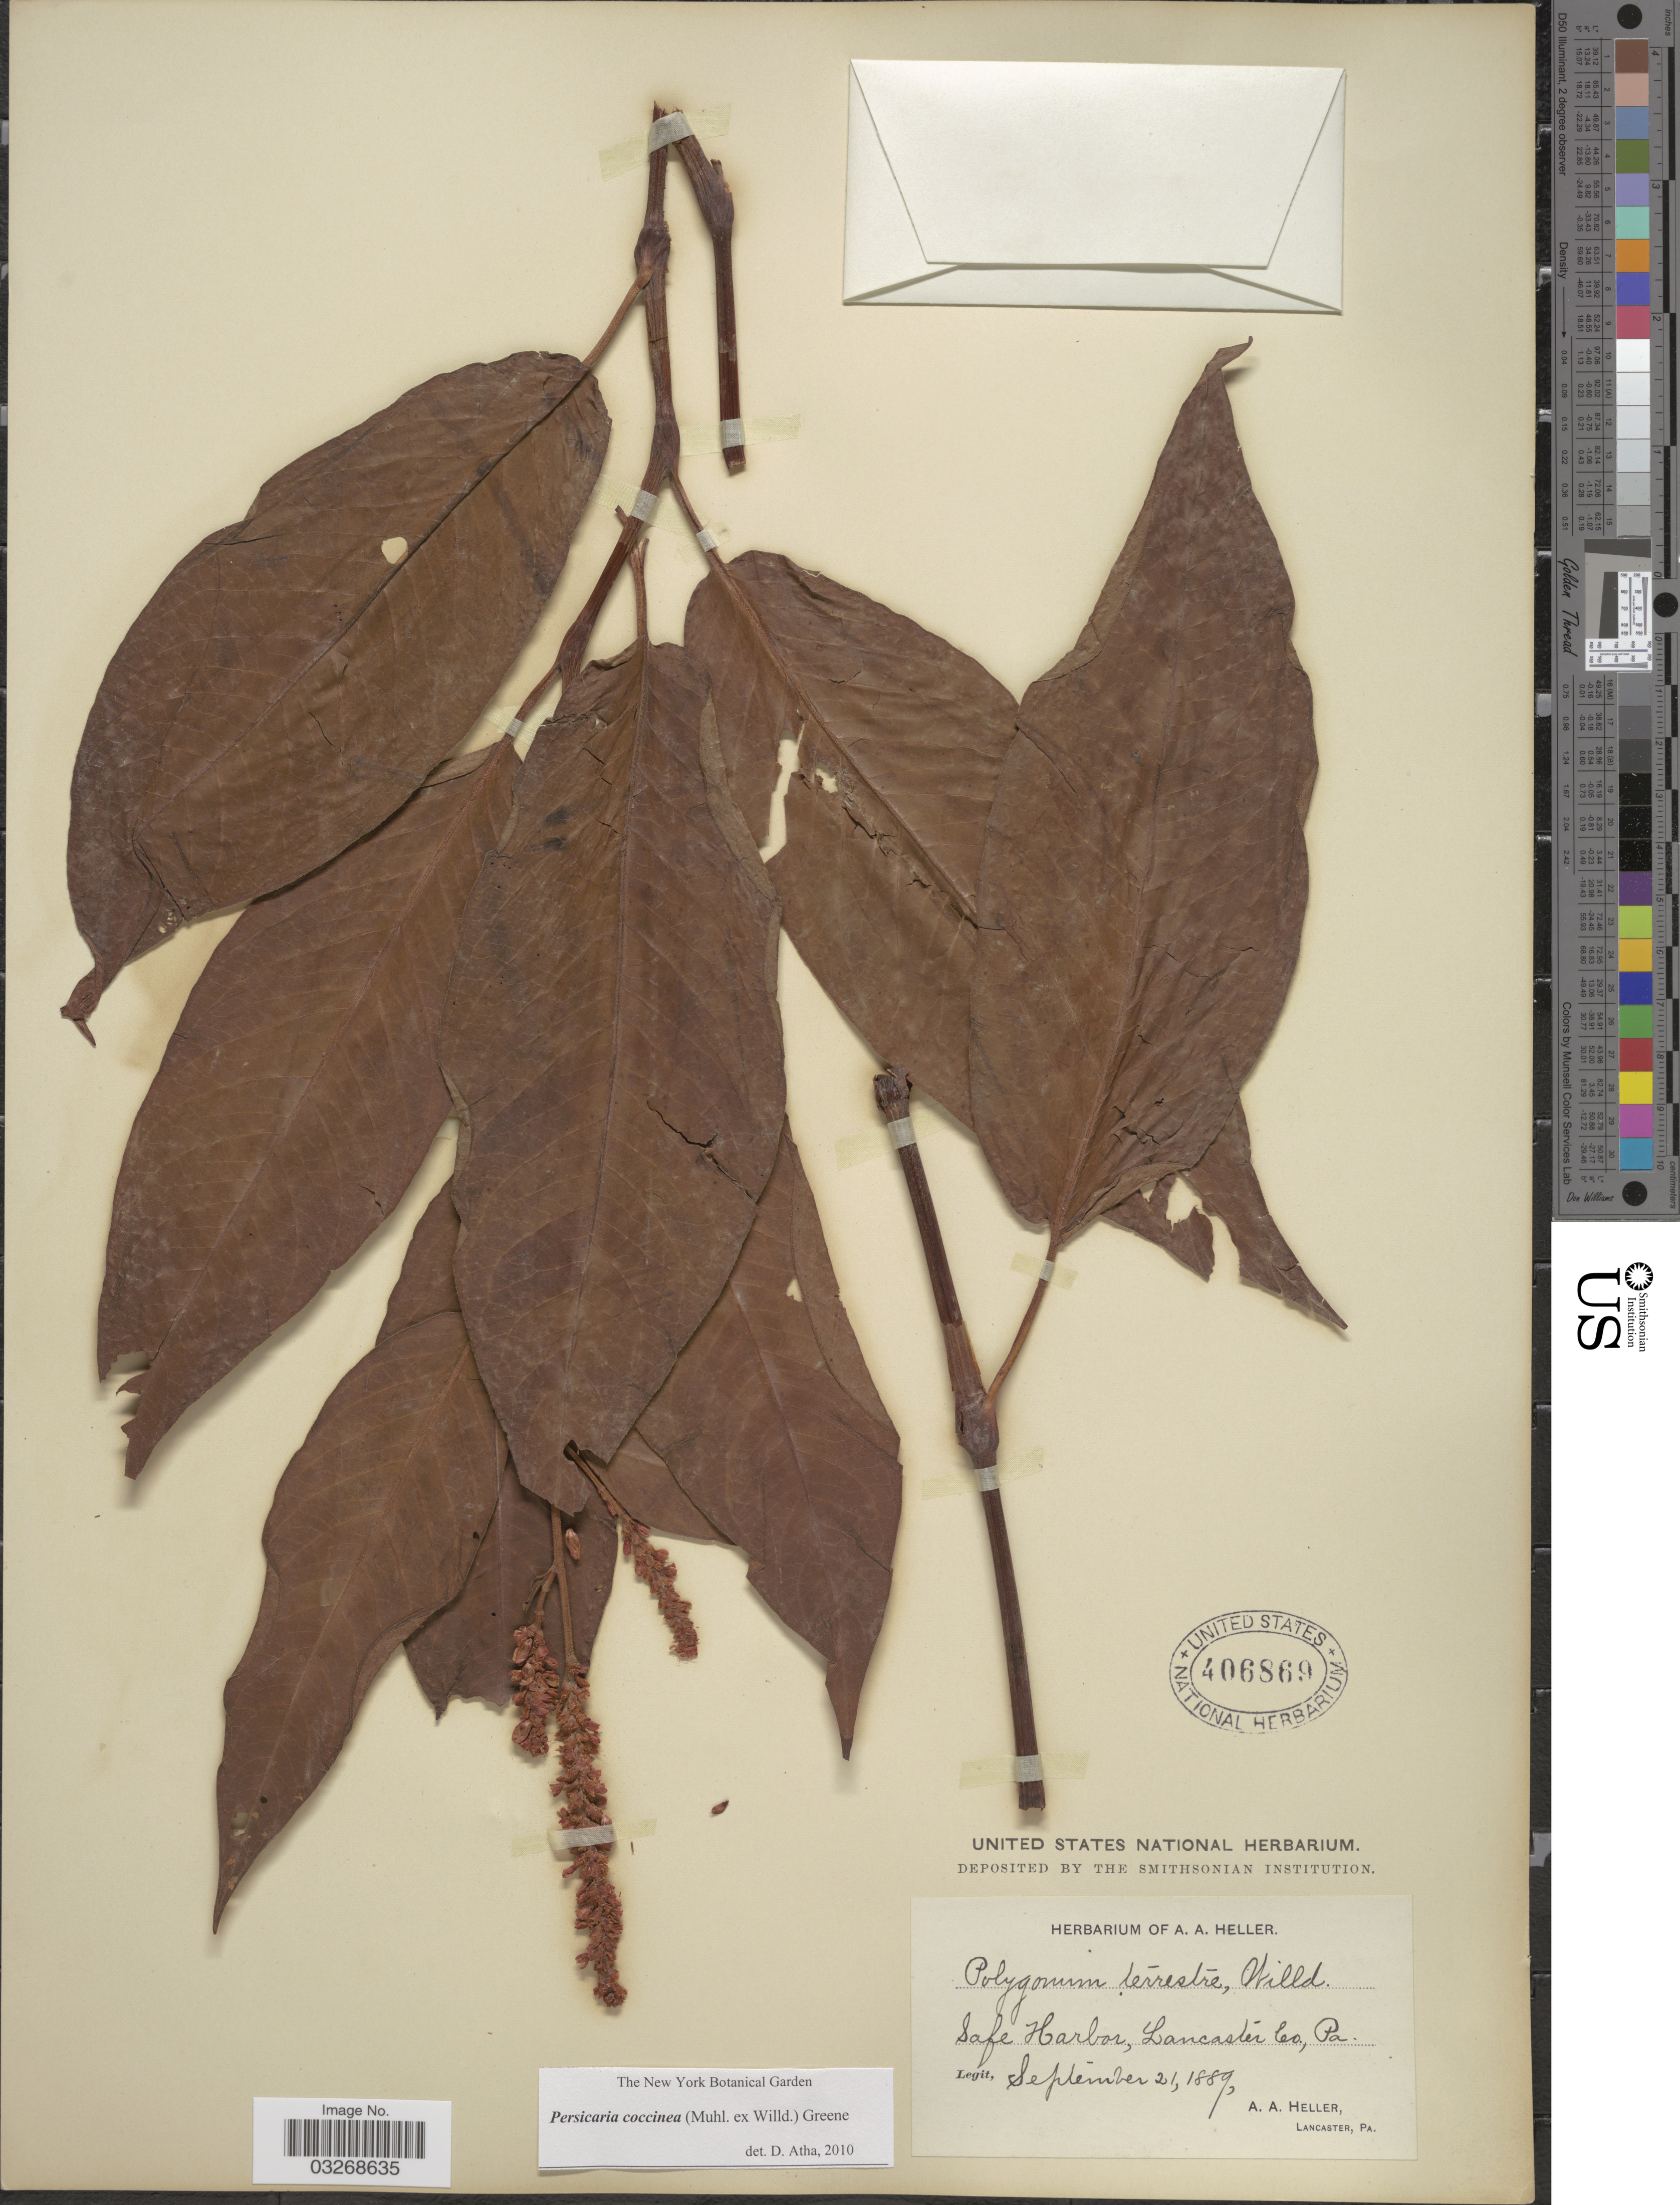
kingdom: Plantae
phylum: Tracheophyta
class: Magnoliopsida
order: Caryophyllales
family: Polygonaceae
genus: Persicaria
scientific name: Persicaria coccinea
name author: (Muhl. ex Willd.) Greene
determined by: Atha, D. E.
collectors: A. A. Heller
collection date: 1889-09-21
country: United States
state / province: Pennsylvania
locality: Safe Harbor, Lancaster Co.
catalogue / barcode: US 406869